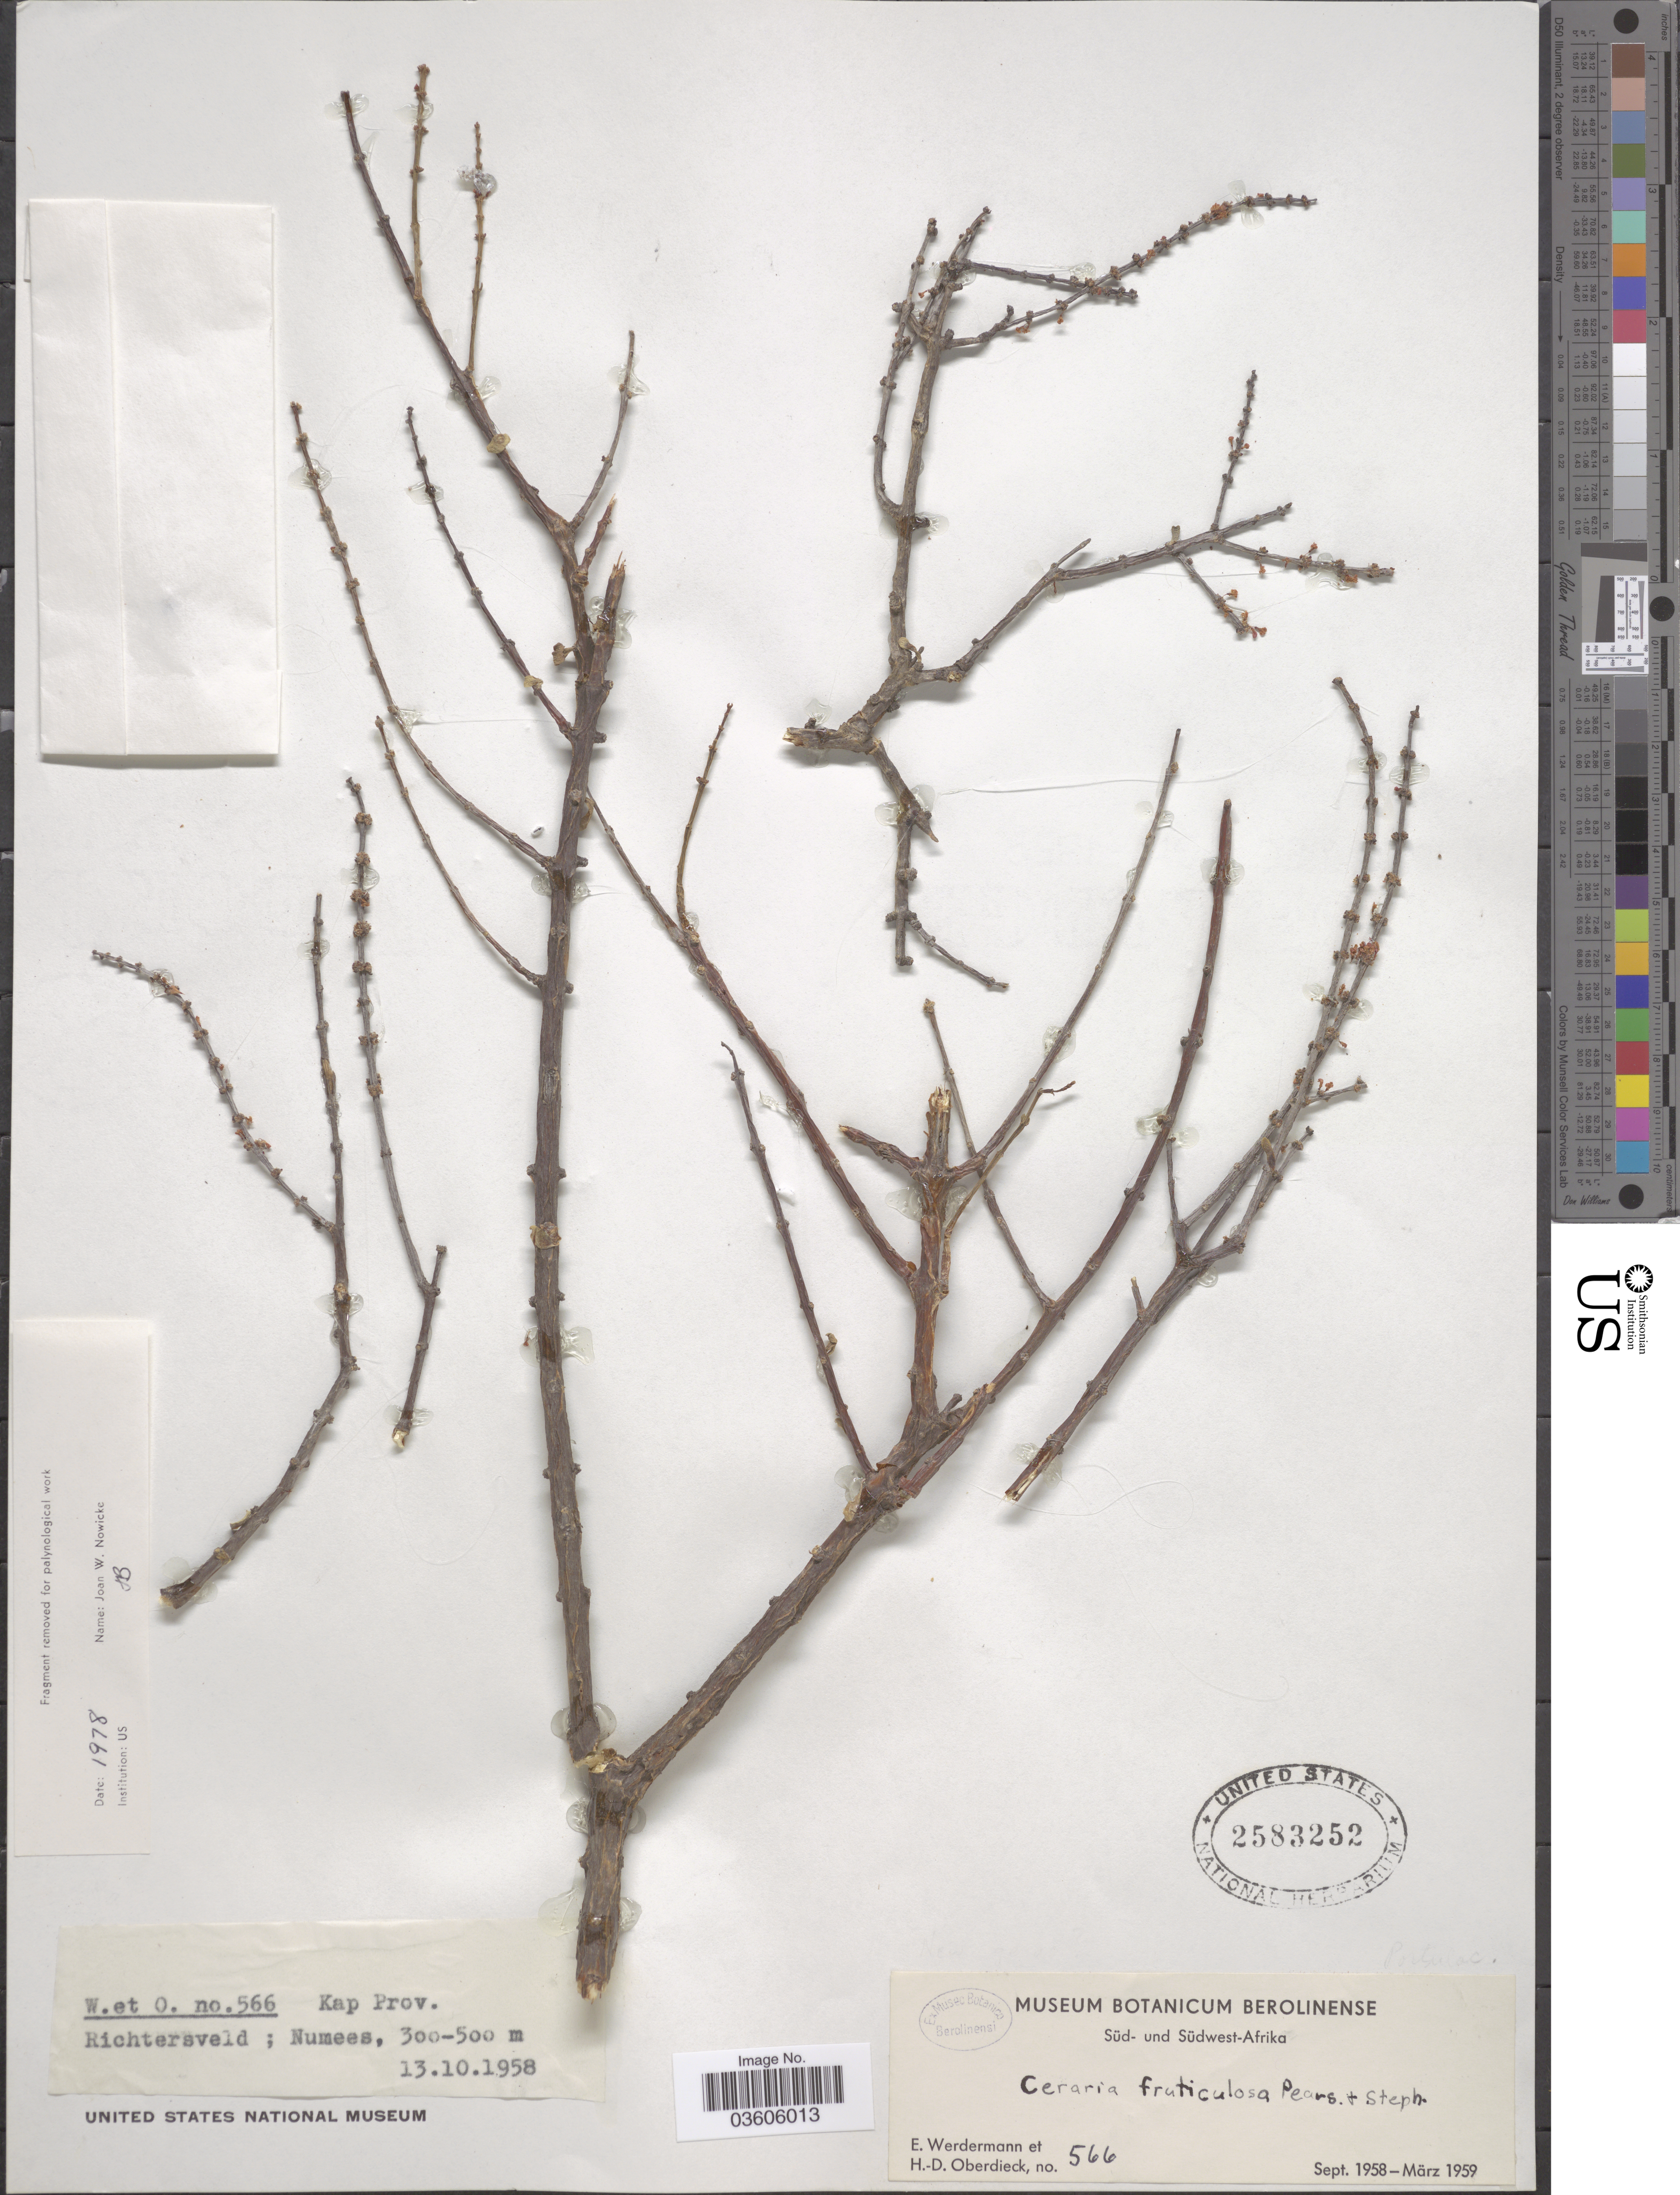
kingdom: Plantae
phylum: Tracheophyta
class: Magnoliopsida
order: Caryophyllales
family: Didiereaceae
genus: Ceraria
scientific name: Ceraria fruticulosa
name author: H. Pearson & Stephens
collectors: E. Werdermann & H. Oberdieck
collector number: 566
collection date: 1958-10-13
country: South Africa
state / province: Northern Cape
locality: Kap Prov. Richterveld; Numees.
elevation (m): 300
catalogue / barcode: US 2583252